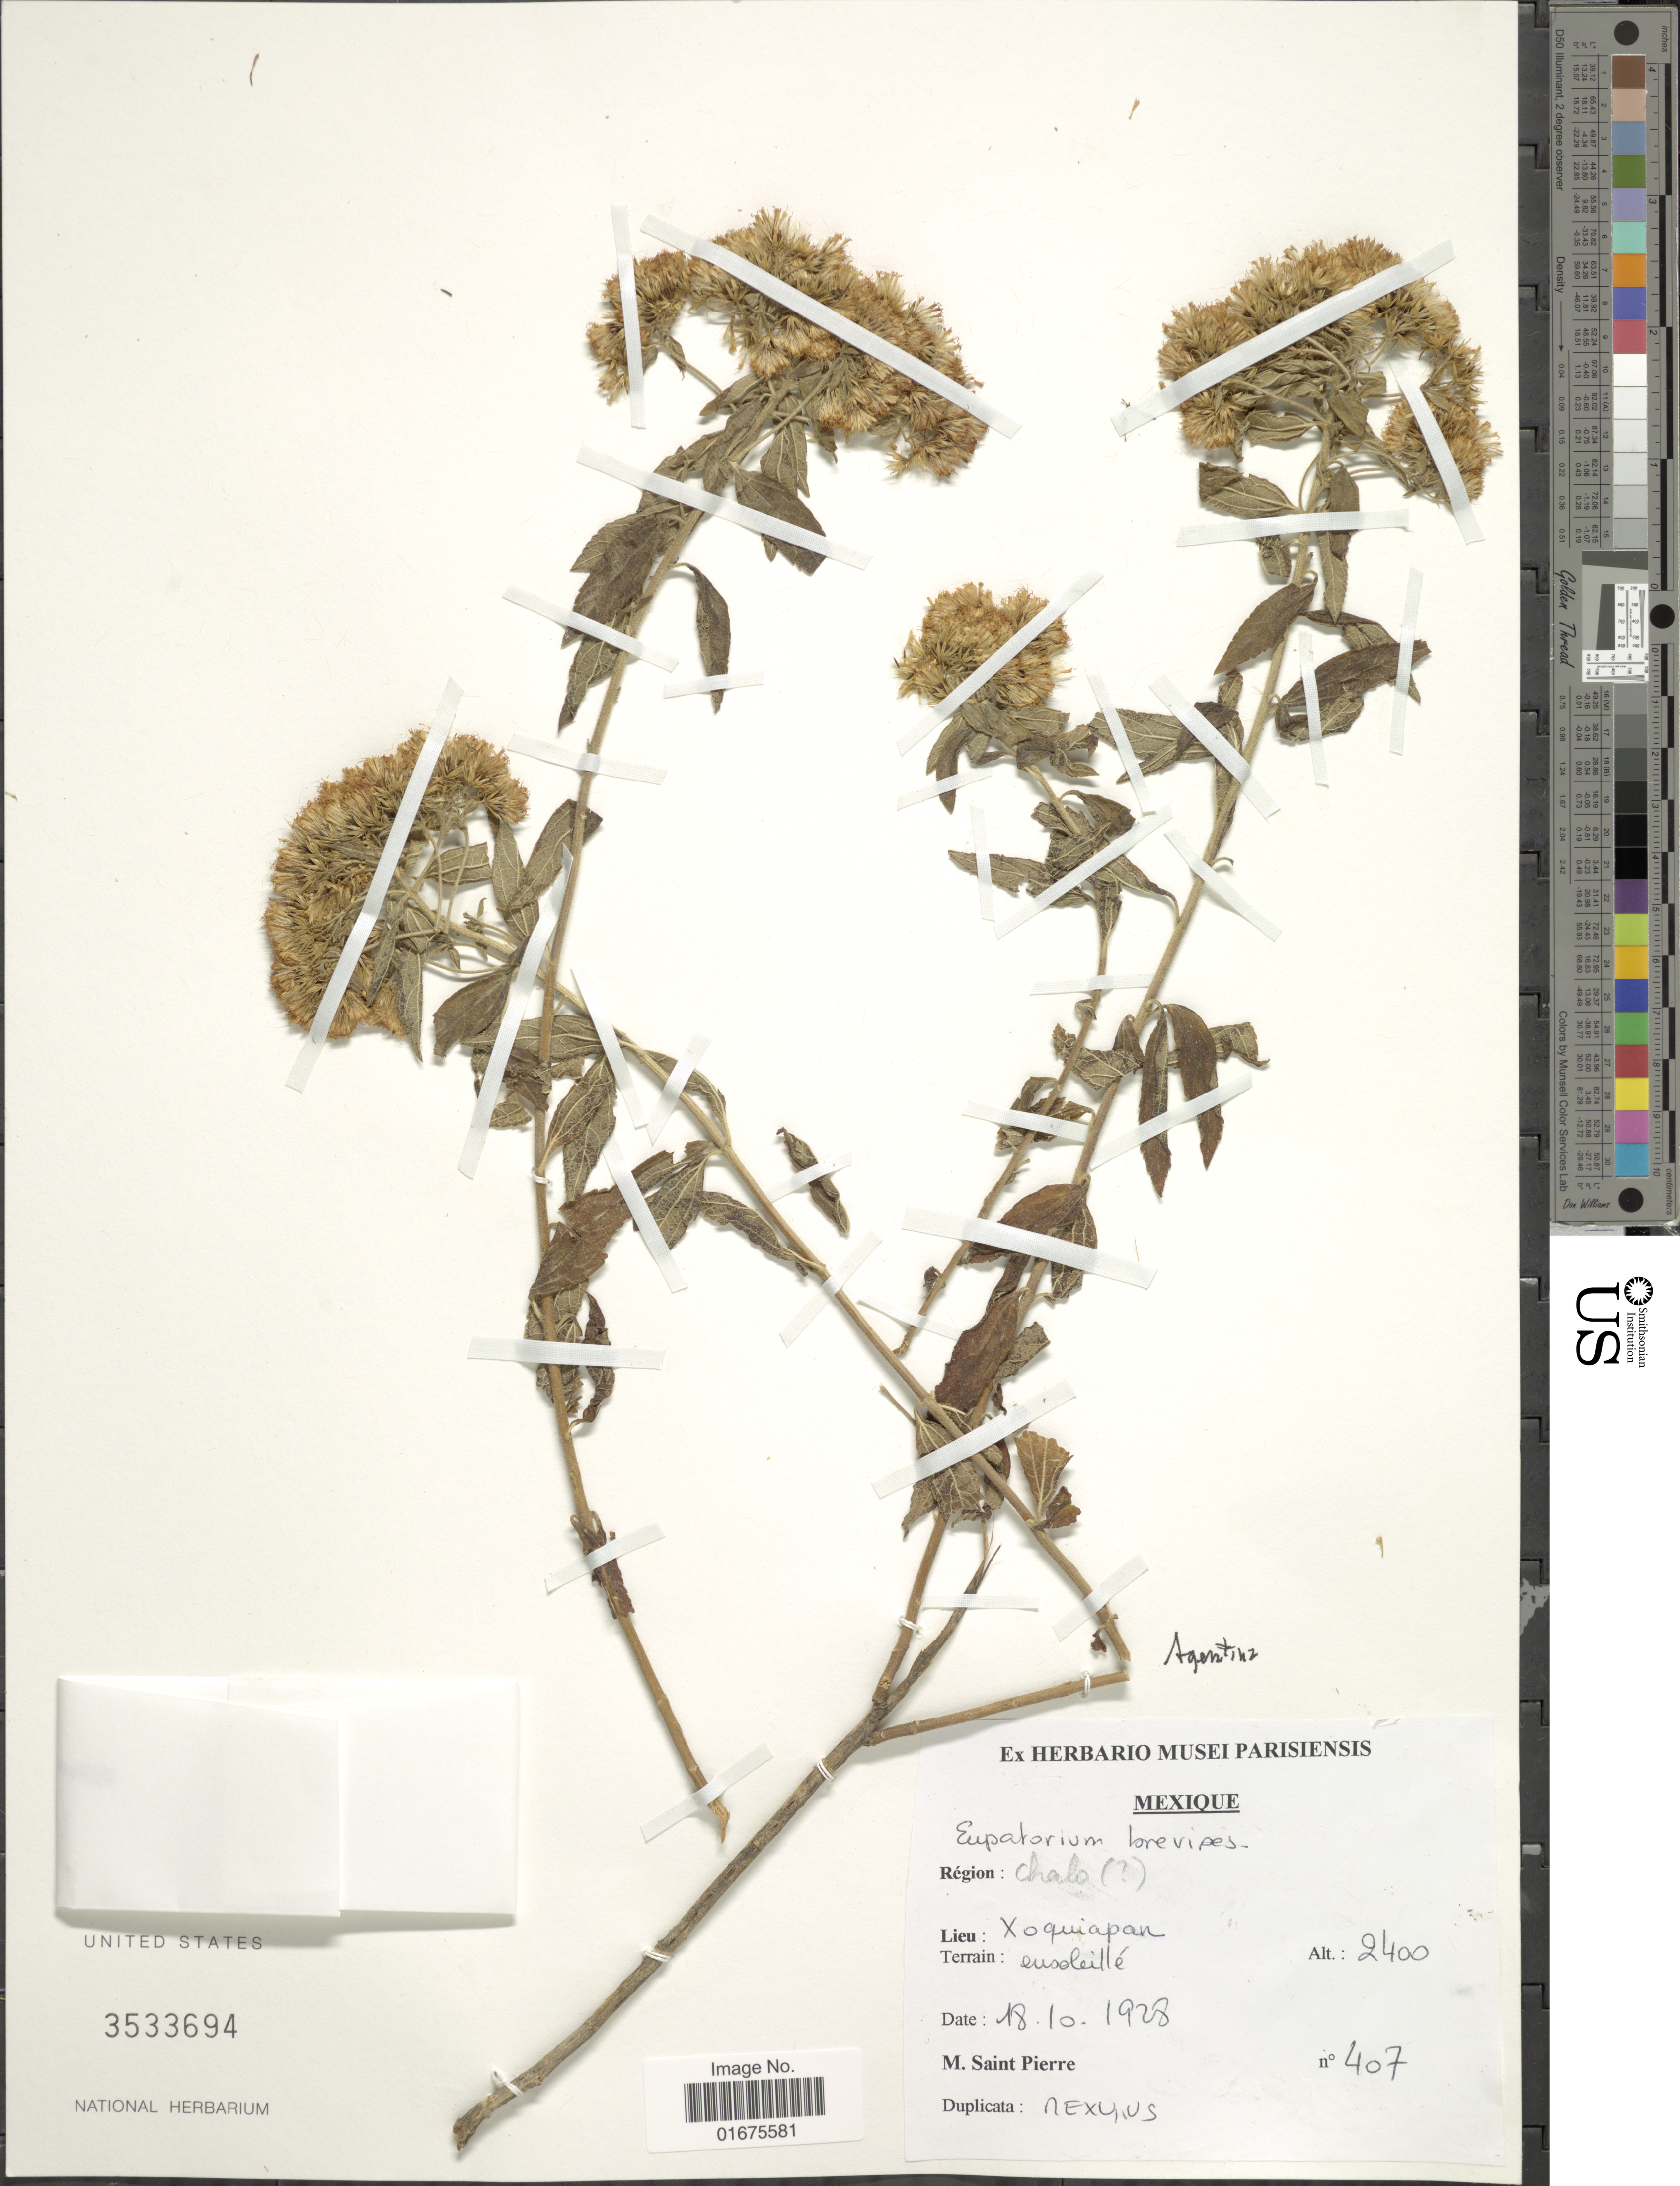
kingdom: Plantae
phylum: Tracheophyta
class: Magnoliopsida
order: Asterales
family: Asteraceae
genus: Ageratina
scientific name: Ageratina brevipes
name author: (DC.) R.M. King & H. Rob.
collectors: M. Saint-Pierre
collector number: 407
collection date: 1928-10-18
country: Mexico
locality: Xoquiapan [unsure placement]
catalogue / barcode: US 3533694